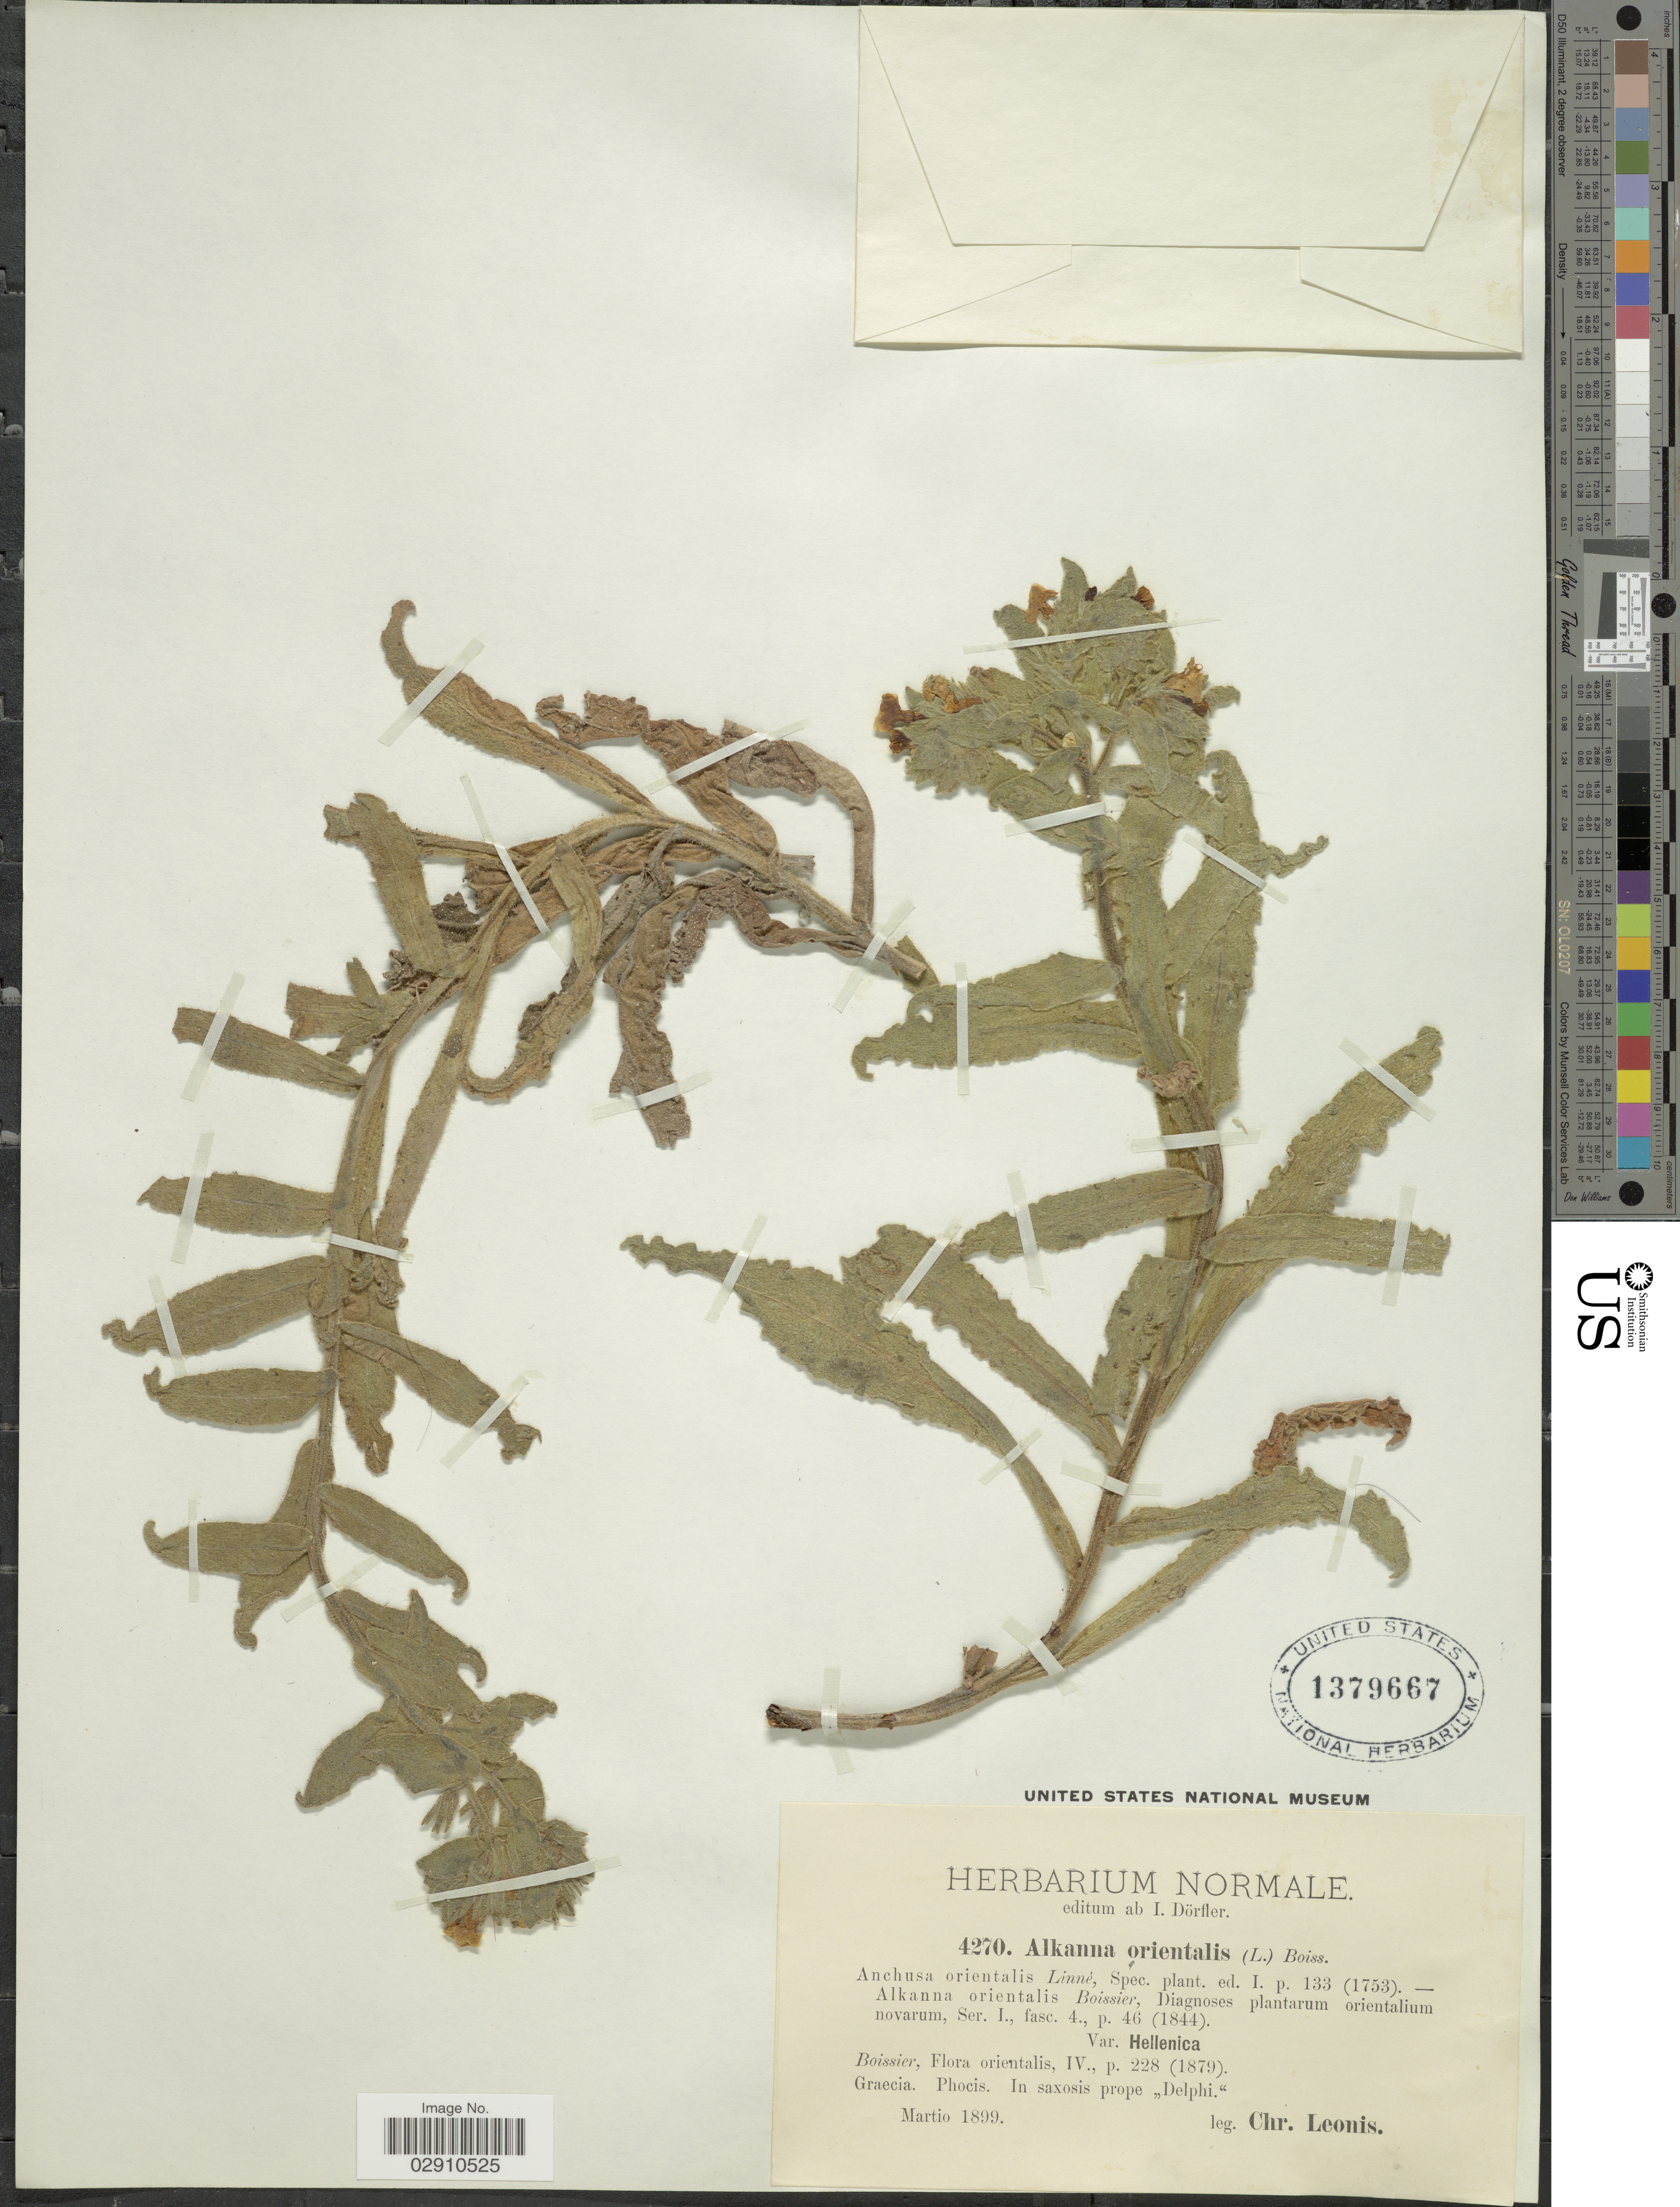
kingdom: Plantae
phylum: Tracheophyta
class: Magnoliopsida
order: Boraginales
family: Boraginaceae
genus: Alkanna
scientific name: Alkanna orientalis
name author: (L.) Boiss.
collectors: C. Leonis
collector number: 4270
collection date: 1899-03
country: Greece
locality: Phocis. In saxosis prope "Delphi".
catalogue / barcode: US 1379667